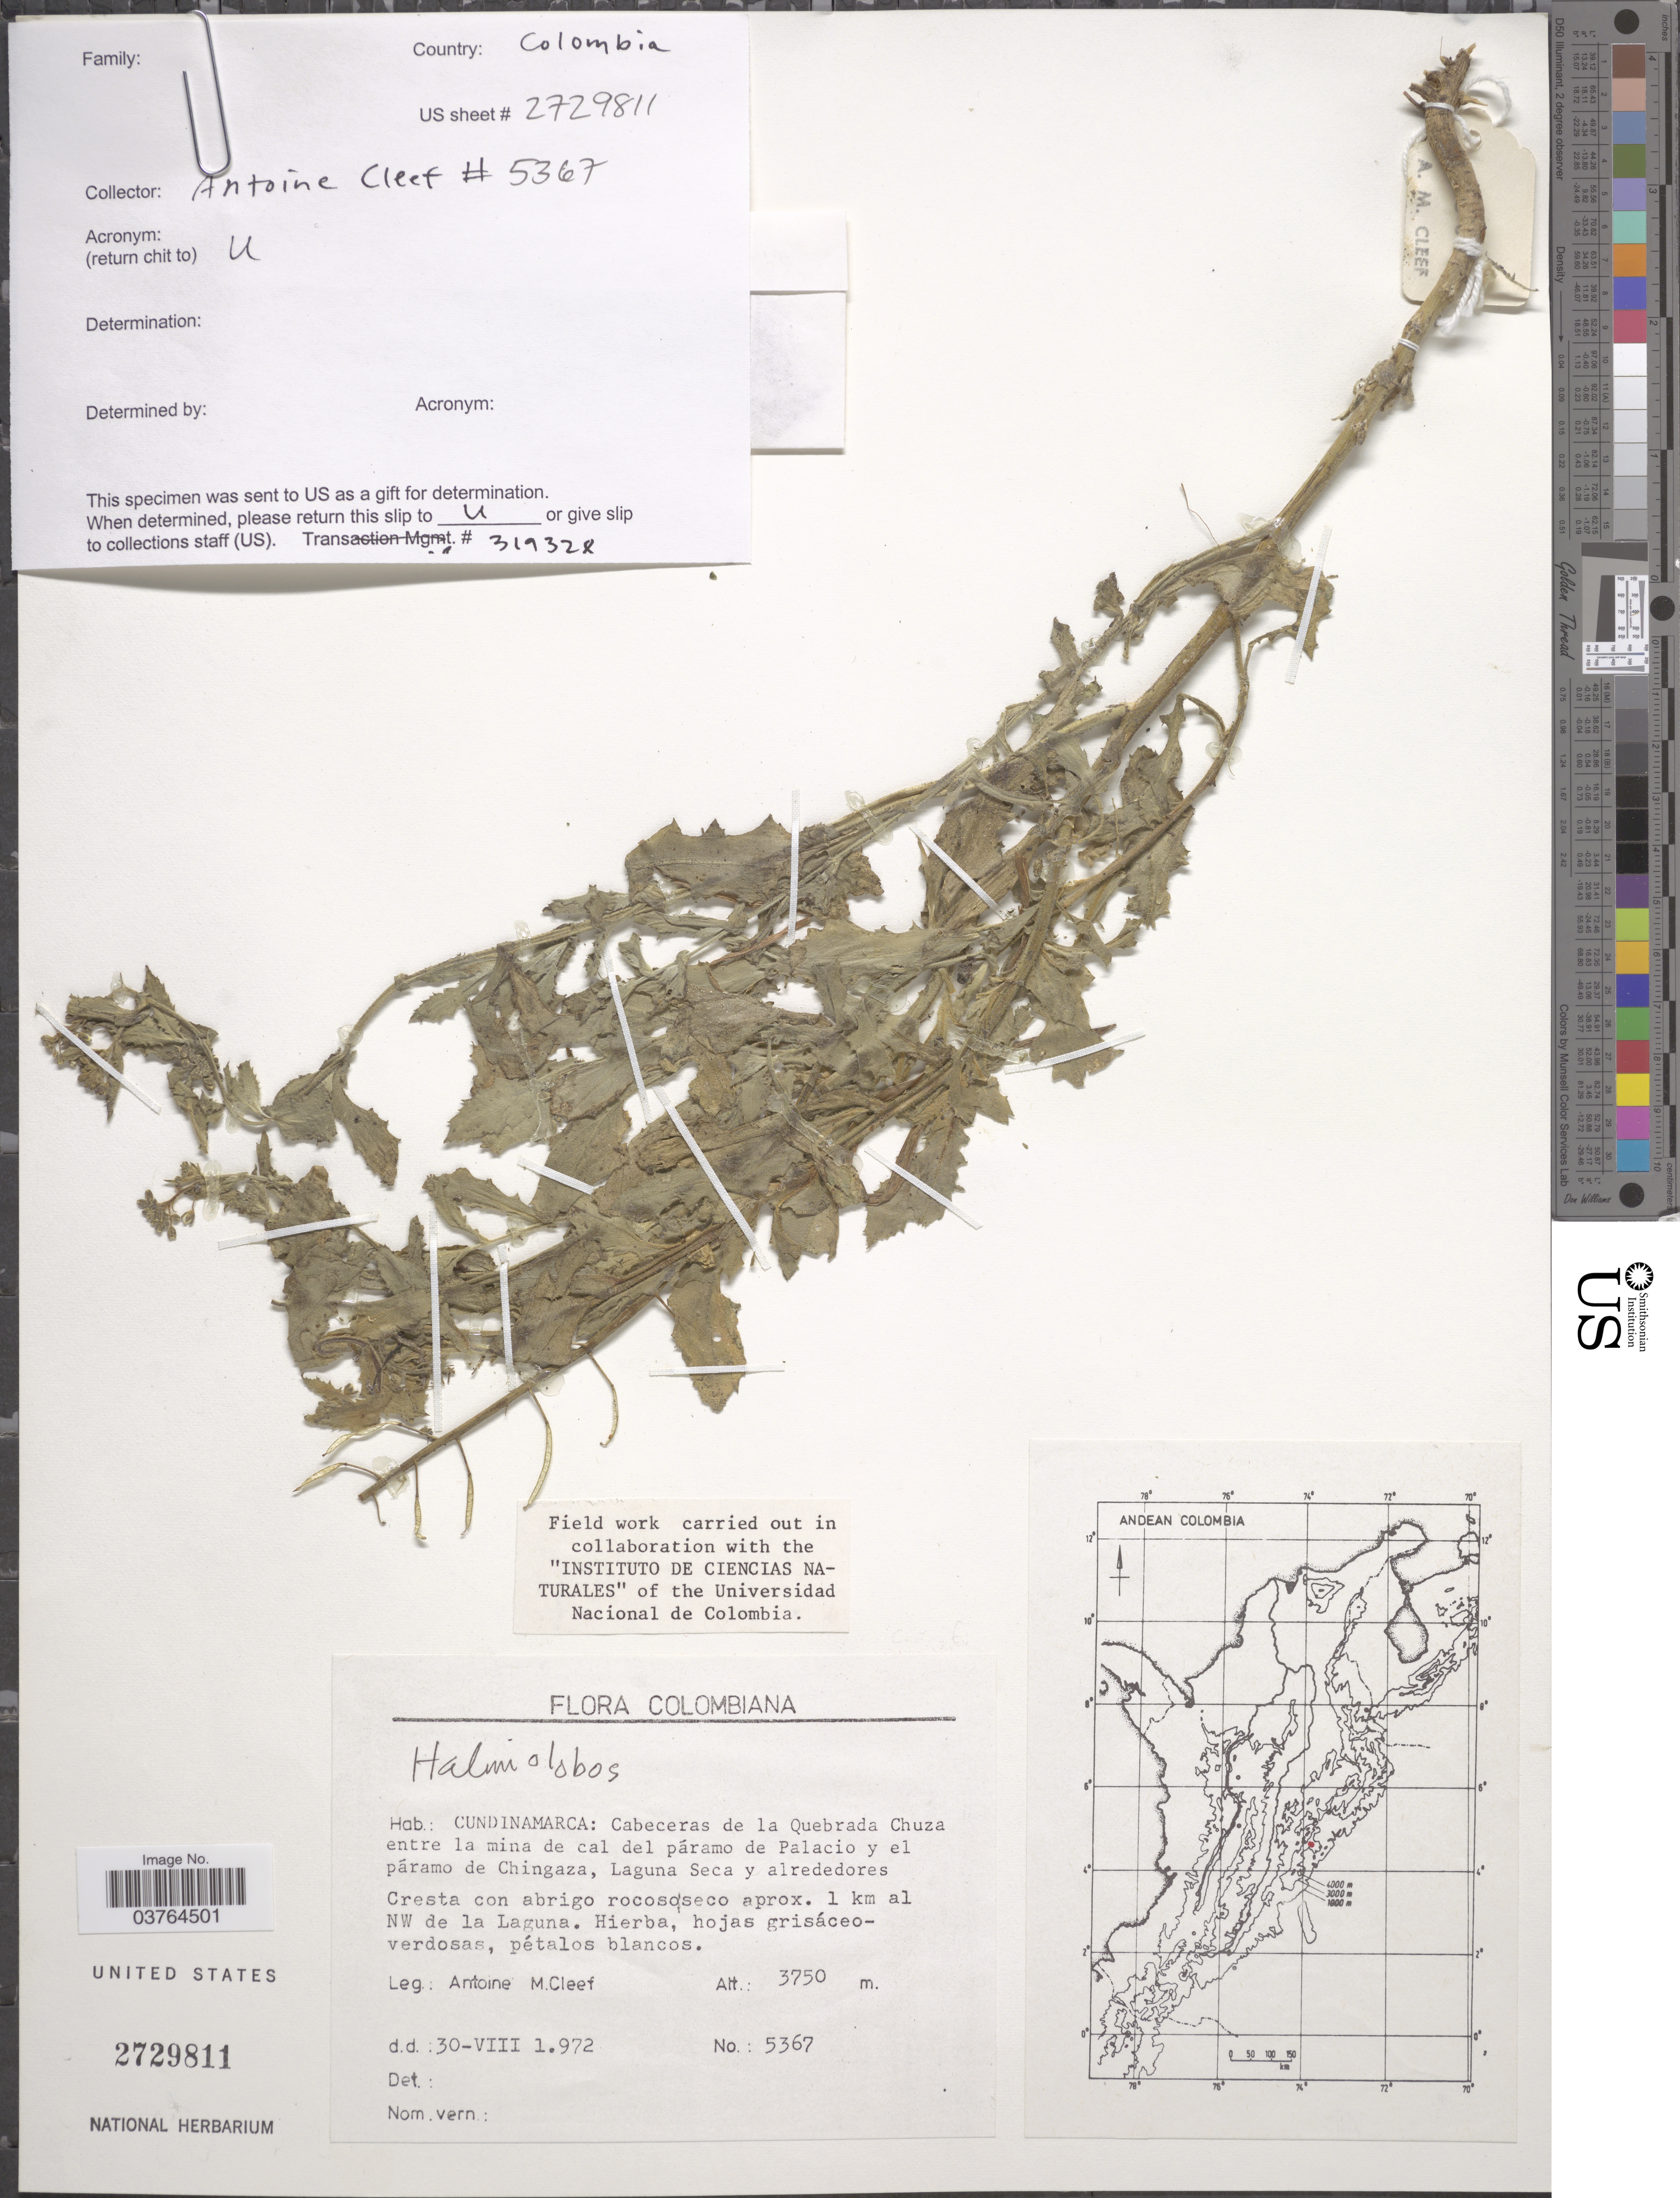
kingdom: Plantae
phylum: Tracheophyta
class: Magnoliopsida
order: Brassicales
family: Brassicaceae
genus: Exhalimolobos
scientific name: Exhalimolobos hispidulus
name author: (DC.) Al-Shehbaz & C.D. Bailey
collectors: A. M. Cleef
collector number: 5367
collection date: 1972-08-30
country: Colombia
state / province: Cundinamarca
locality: Cabeceras de la Quebrada Chuza entre la mina de cal del páramo de Palacio y el páramo de Chingaza, Laguna Seca y alrededores Cresta con abrigo rocoso seco aprox. 1 km al NW de la Laguna.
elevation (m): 3750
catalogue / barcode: US 2729811